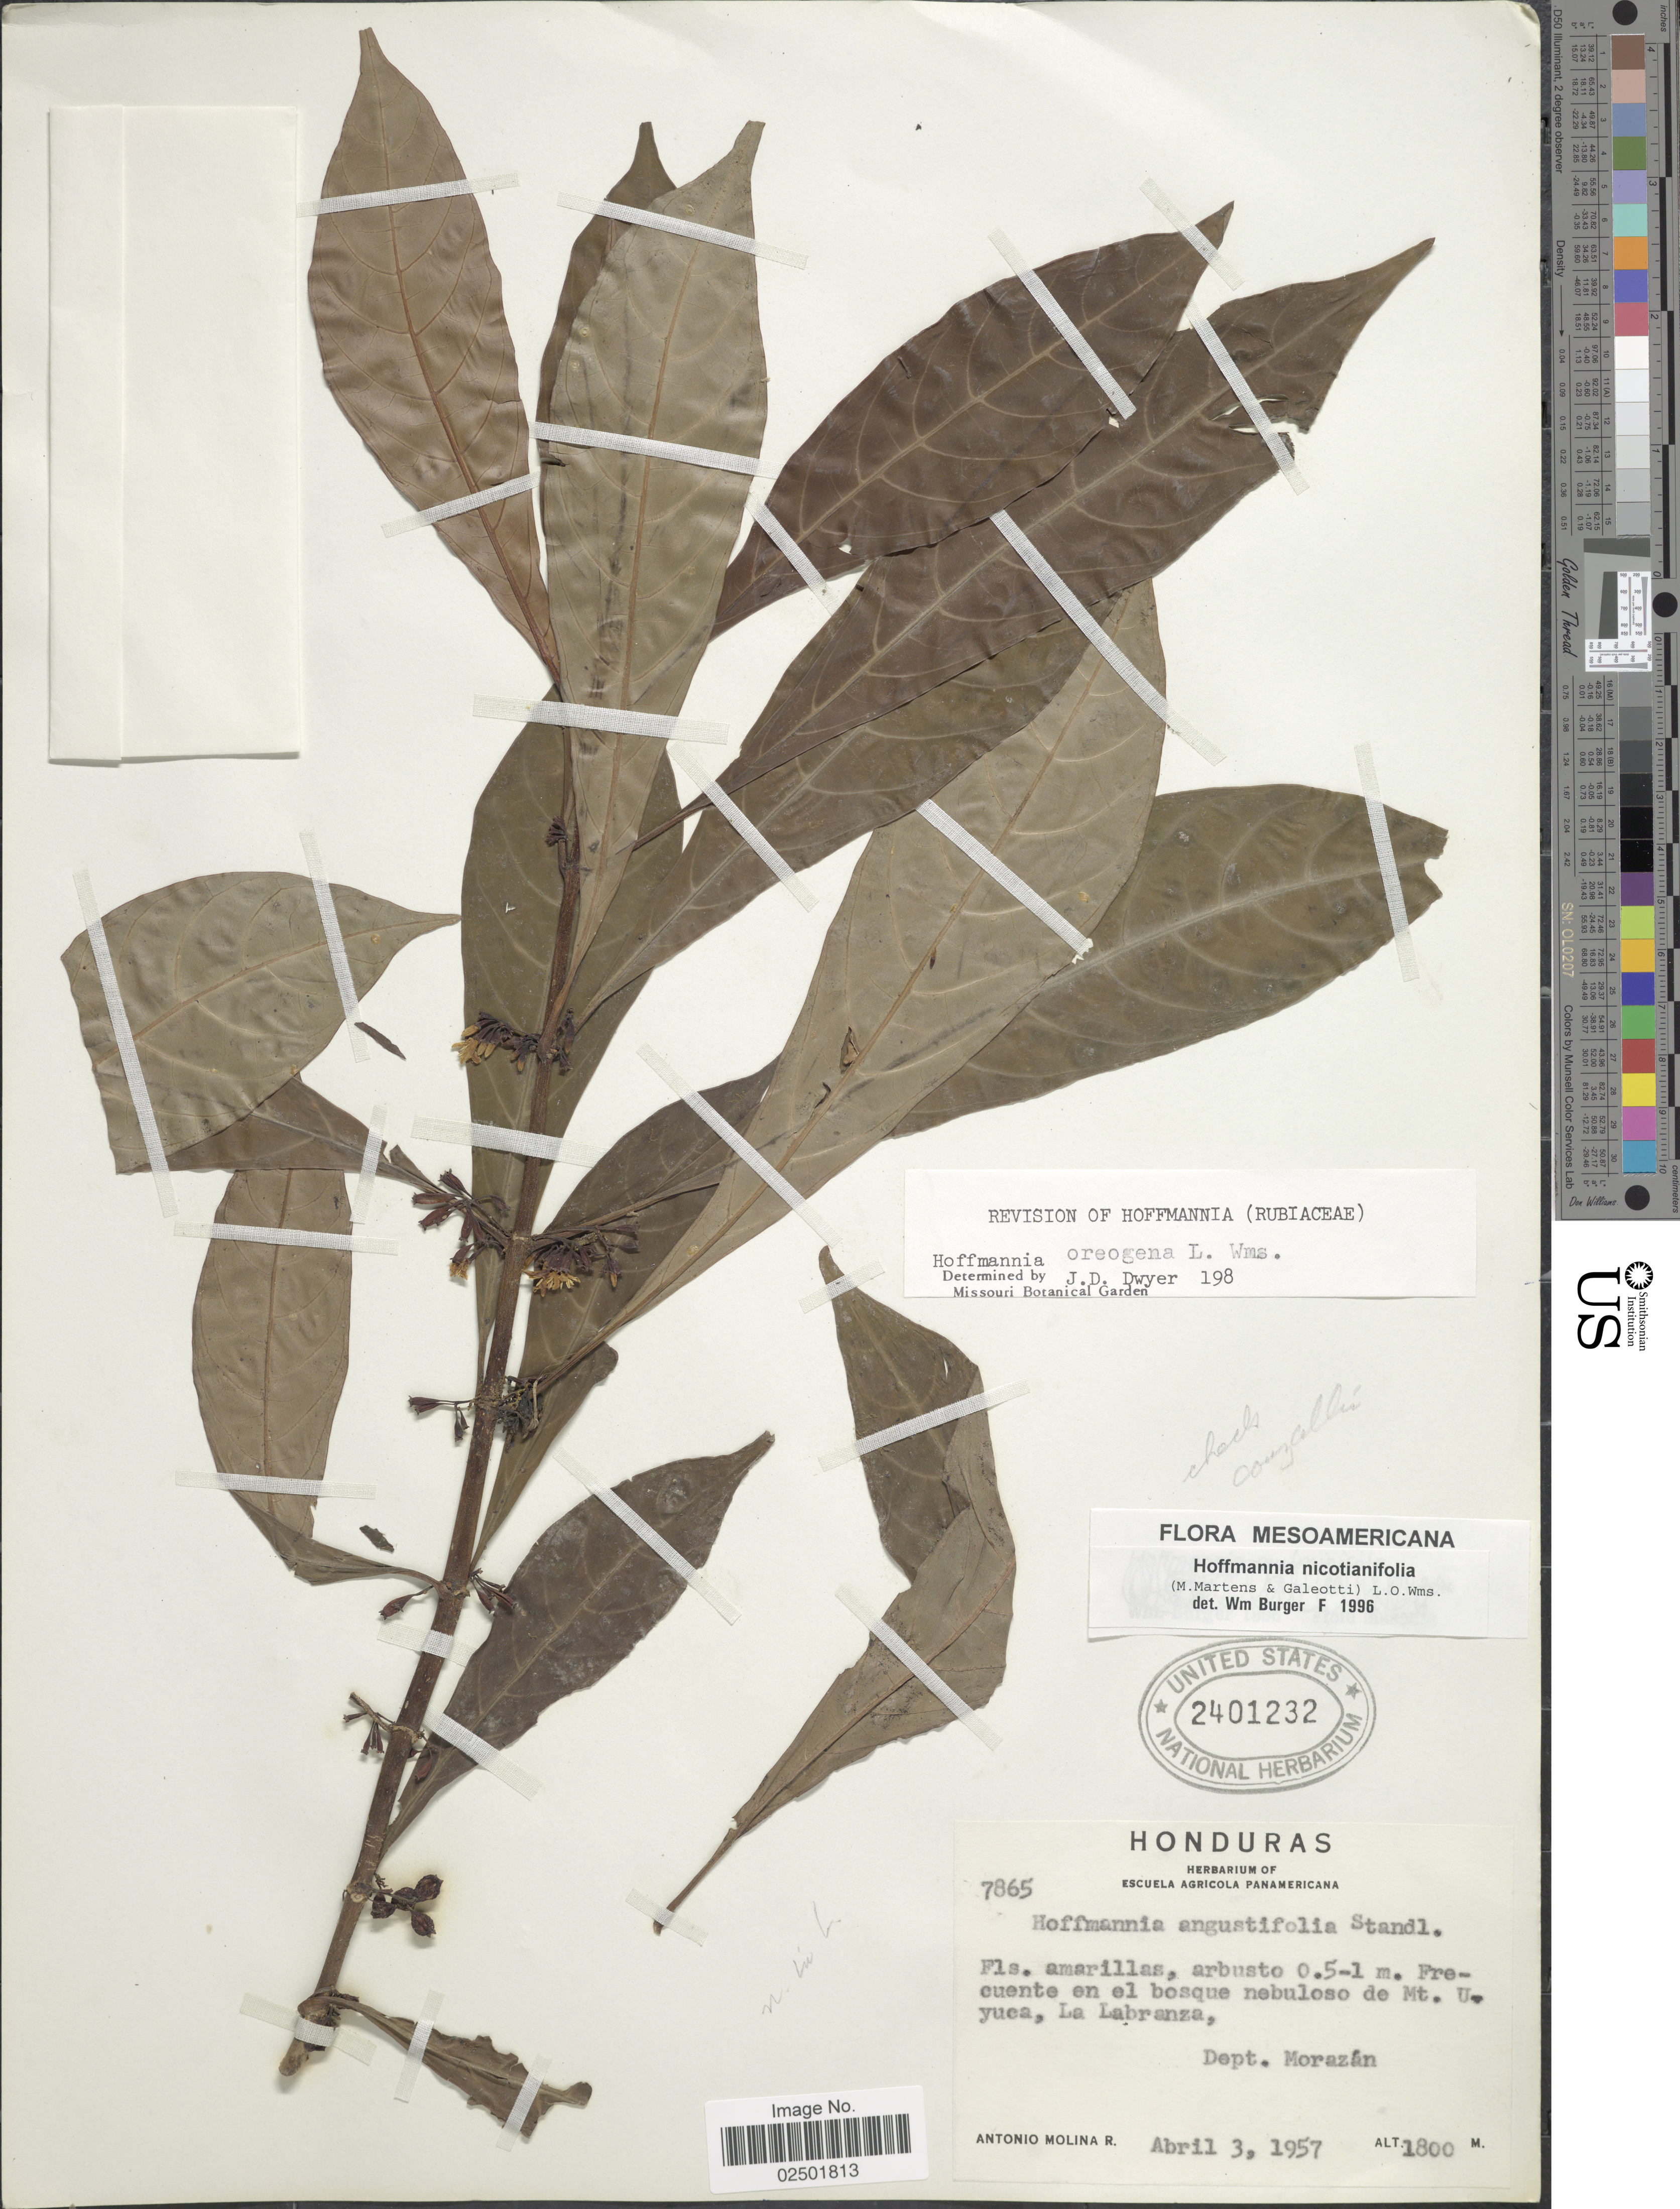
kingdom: Plantae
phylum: Tracheophyta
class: Magnoliopsida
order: Gentianales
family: Rubiaceae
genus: Hoffmannia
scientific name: Hoffmannia nicotianifolia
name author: (M. Martens & Galeoti) L.O. Williams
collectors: A. Molina R.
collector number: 7865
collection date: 1957-04-03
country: Honduras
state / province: Fco. Morazán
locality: Frecuente en el bosque nebuloso de Mt. Uyuca, La Labranza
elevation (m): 1800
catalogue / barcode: US 2401232